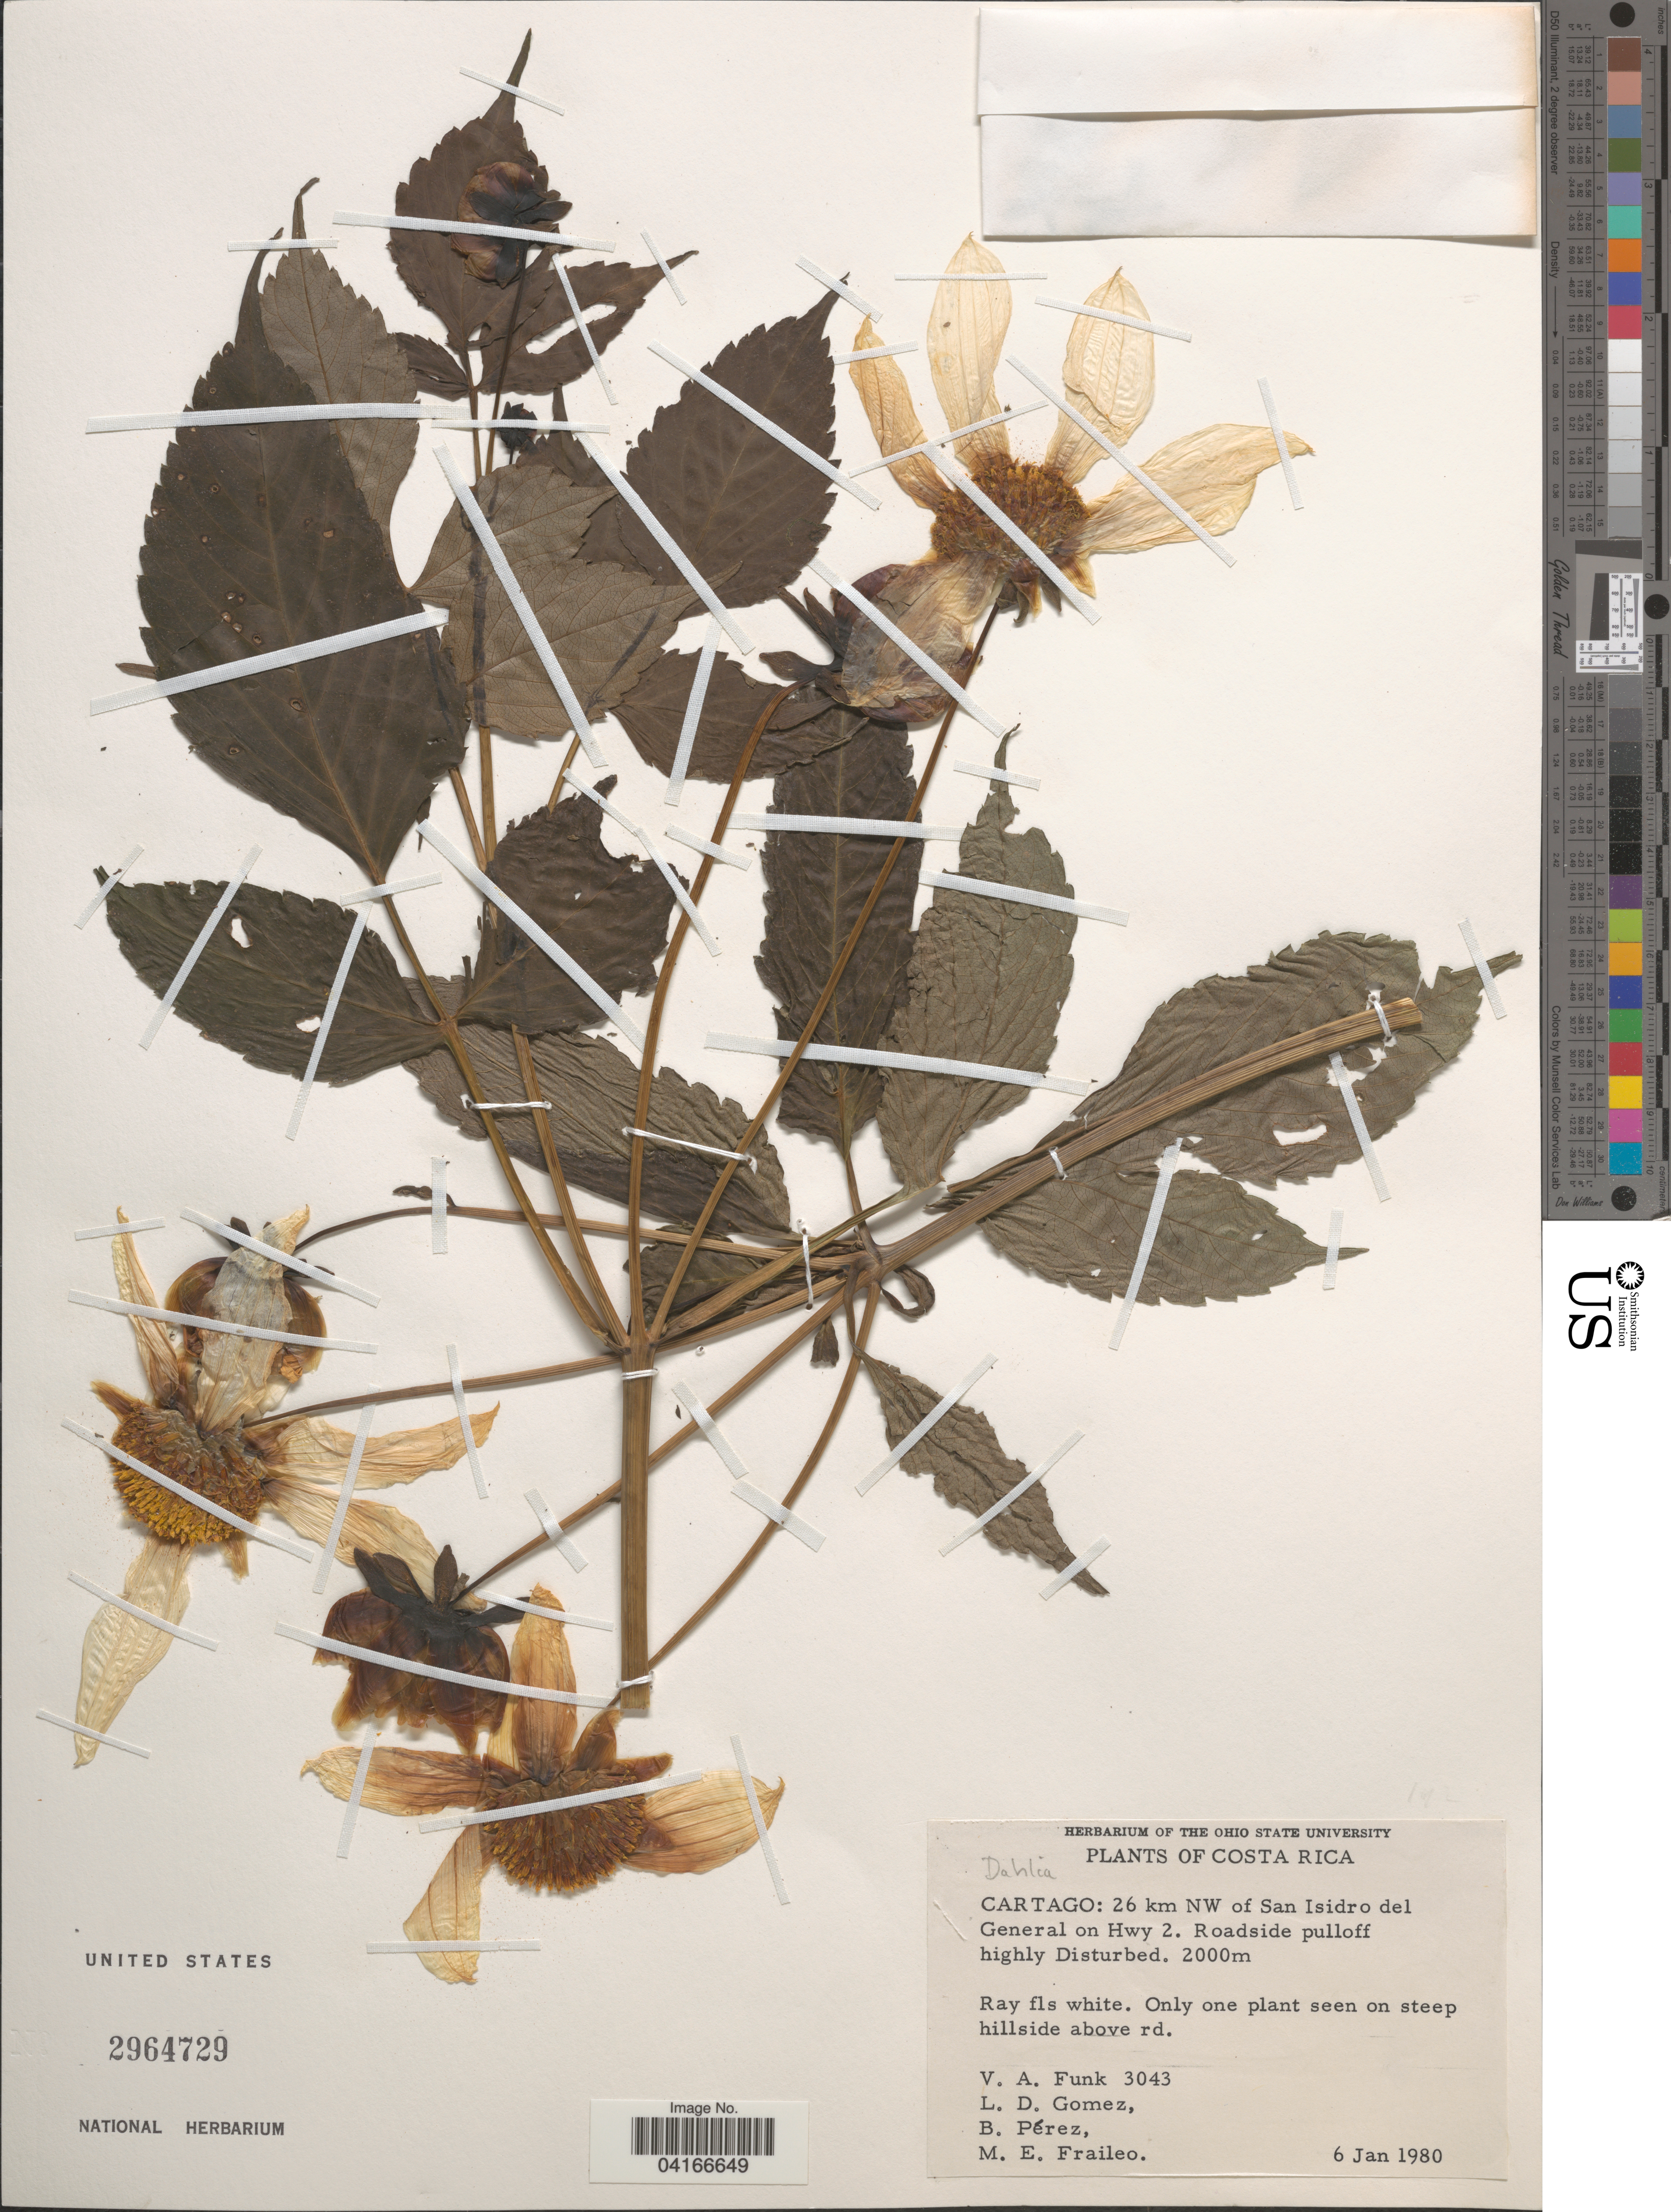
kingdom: Plantae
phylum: Tracheophyta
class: Magnoliopsida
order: Asterales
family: Asteraceae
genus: Dahlia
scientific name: Dahlia sp.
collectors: V. Funk, L. D. Gómez, B. Pérez & M. Fraileo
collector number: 3043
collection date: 1980-01-06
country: Costa Rica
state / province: Cartago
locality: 26 km NW of San Isidro del General on Hwy 2. Roadside pulloff highly disturbed.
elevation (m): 2000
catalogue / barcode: US 2964729